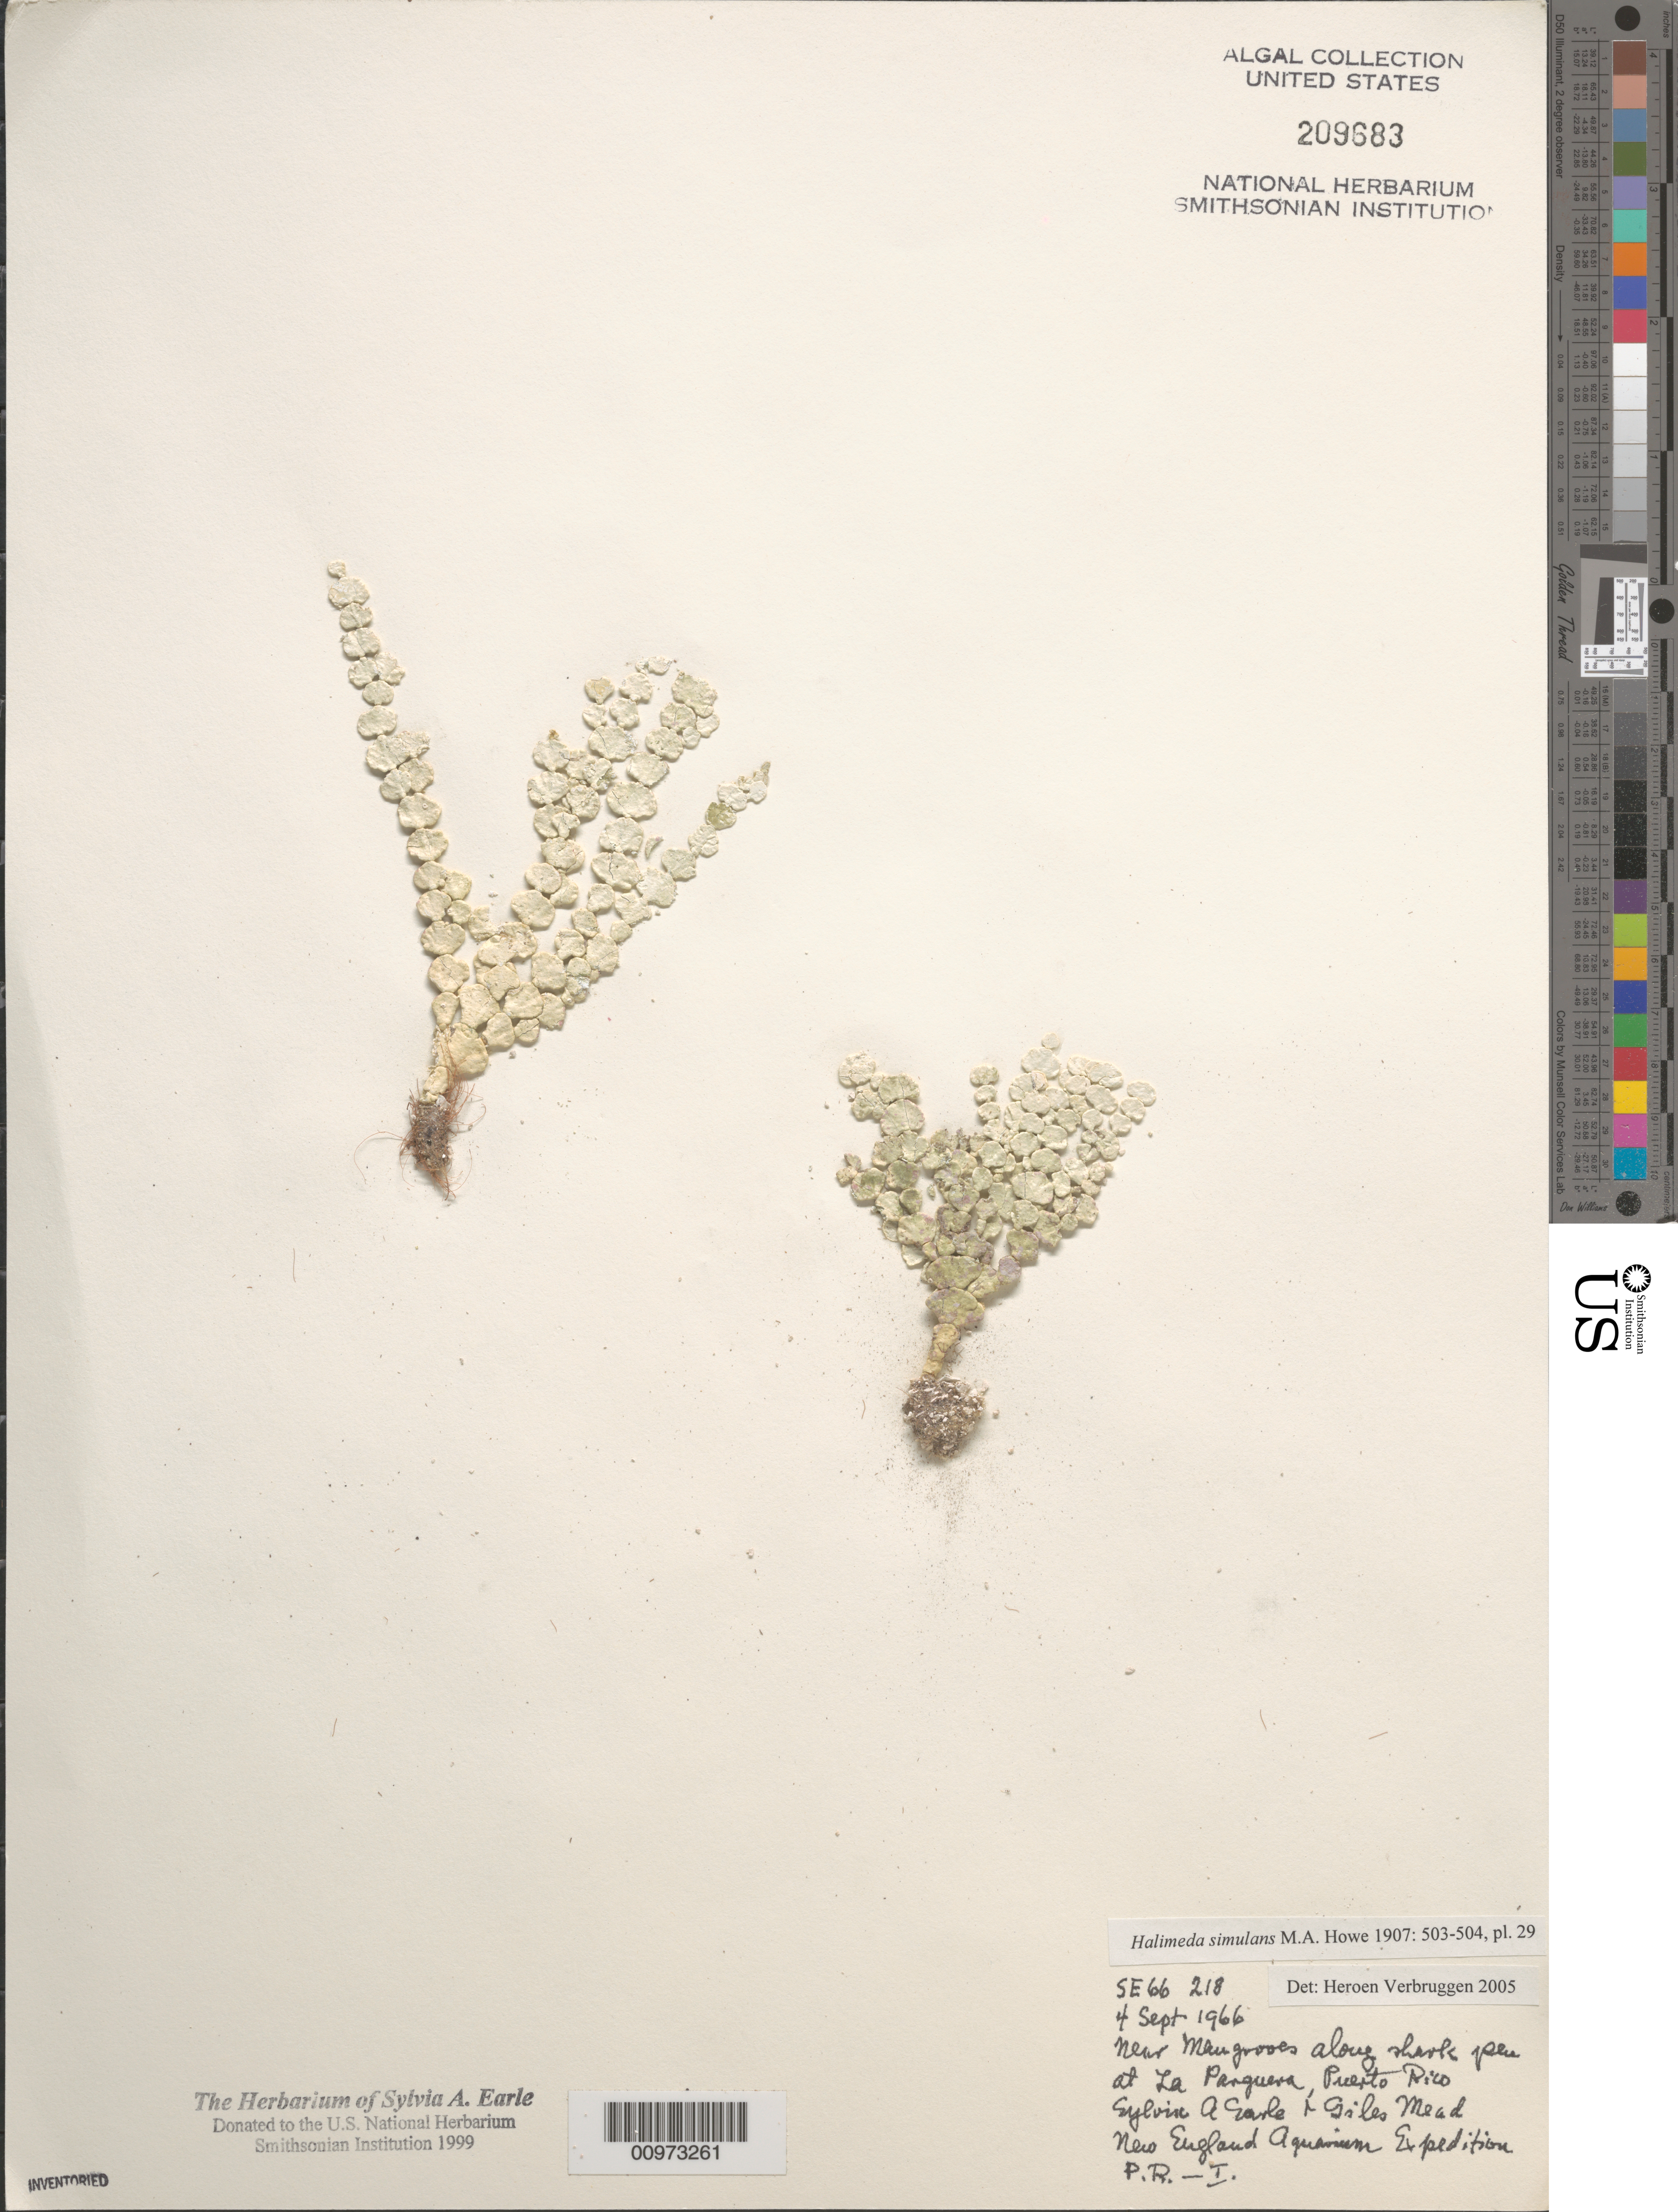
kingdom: Plantae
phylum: Chlorophyta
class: Ulvophyceae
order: Bryopsidales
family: Halimedaceae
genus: Halimeda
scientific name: Halimeda simulans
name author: M. Howe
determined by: Verbruggen, H.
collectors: S. A. Earle & G. W. Mead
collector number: SE 66218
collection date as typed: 04 Sep 1966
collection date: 1966-09-04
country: Puerto Rico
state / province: Lajas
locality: La Parguera, Shark Pen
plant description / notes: New England Aquarium Expedition to Puerto Rico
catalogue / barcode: US 209683